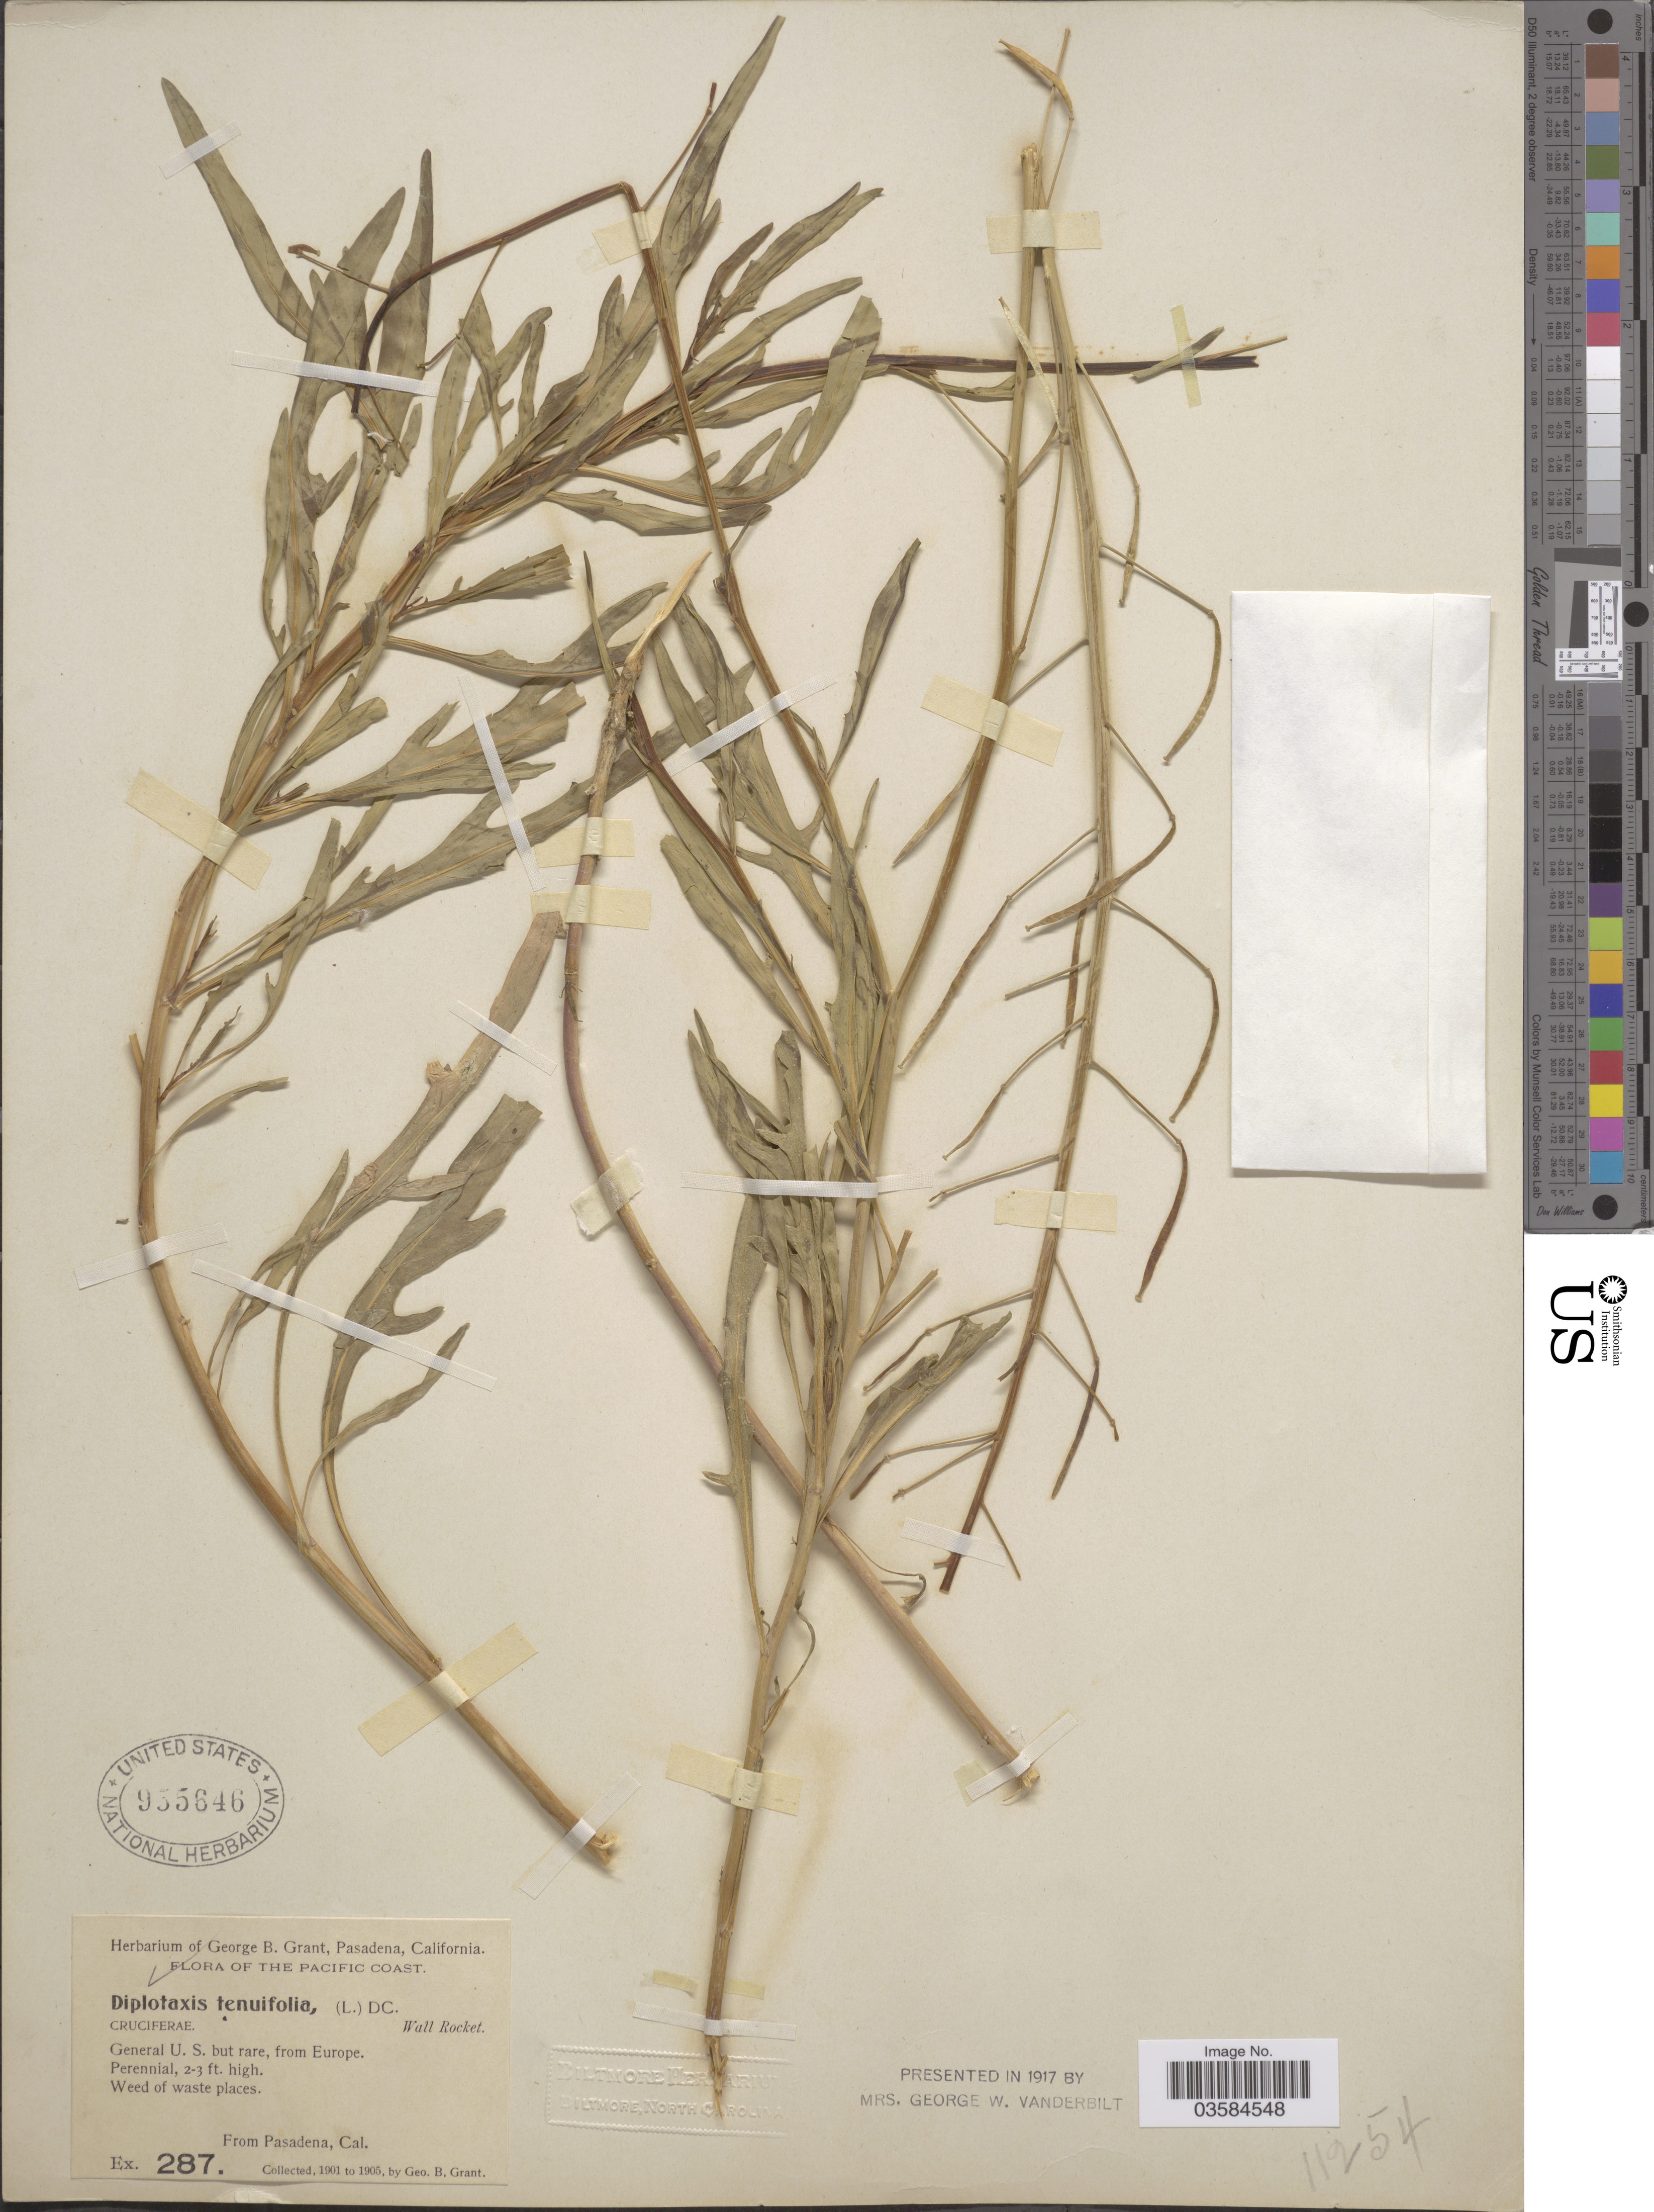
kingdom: Plantae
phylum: Tracheophyta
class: Magnoliopsida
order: Brassicales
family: Brassicaceae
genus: Diplotaxis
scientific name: Diplotaxis tenuifolia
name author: (L.) DC.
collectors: G. Grant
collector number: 287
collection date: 1901/1905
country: United States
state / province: California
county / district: Los Angeles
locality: The Pacific Coast. Wall Rocket. General U.S., but rare, from Europe. From Pasadena.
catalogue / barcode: US 955646